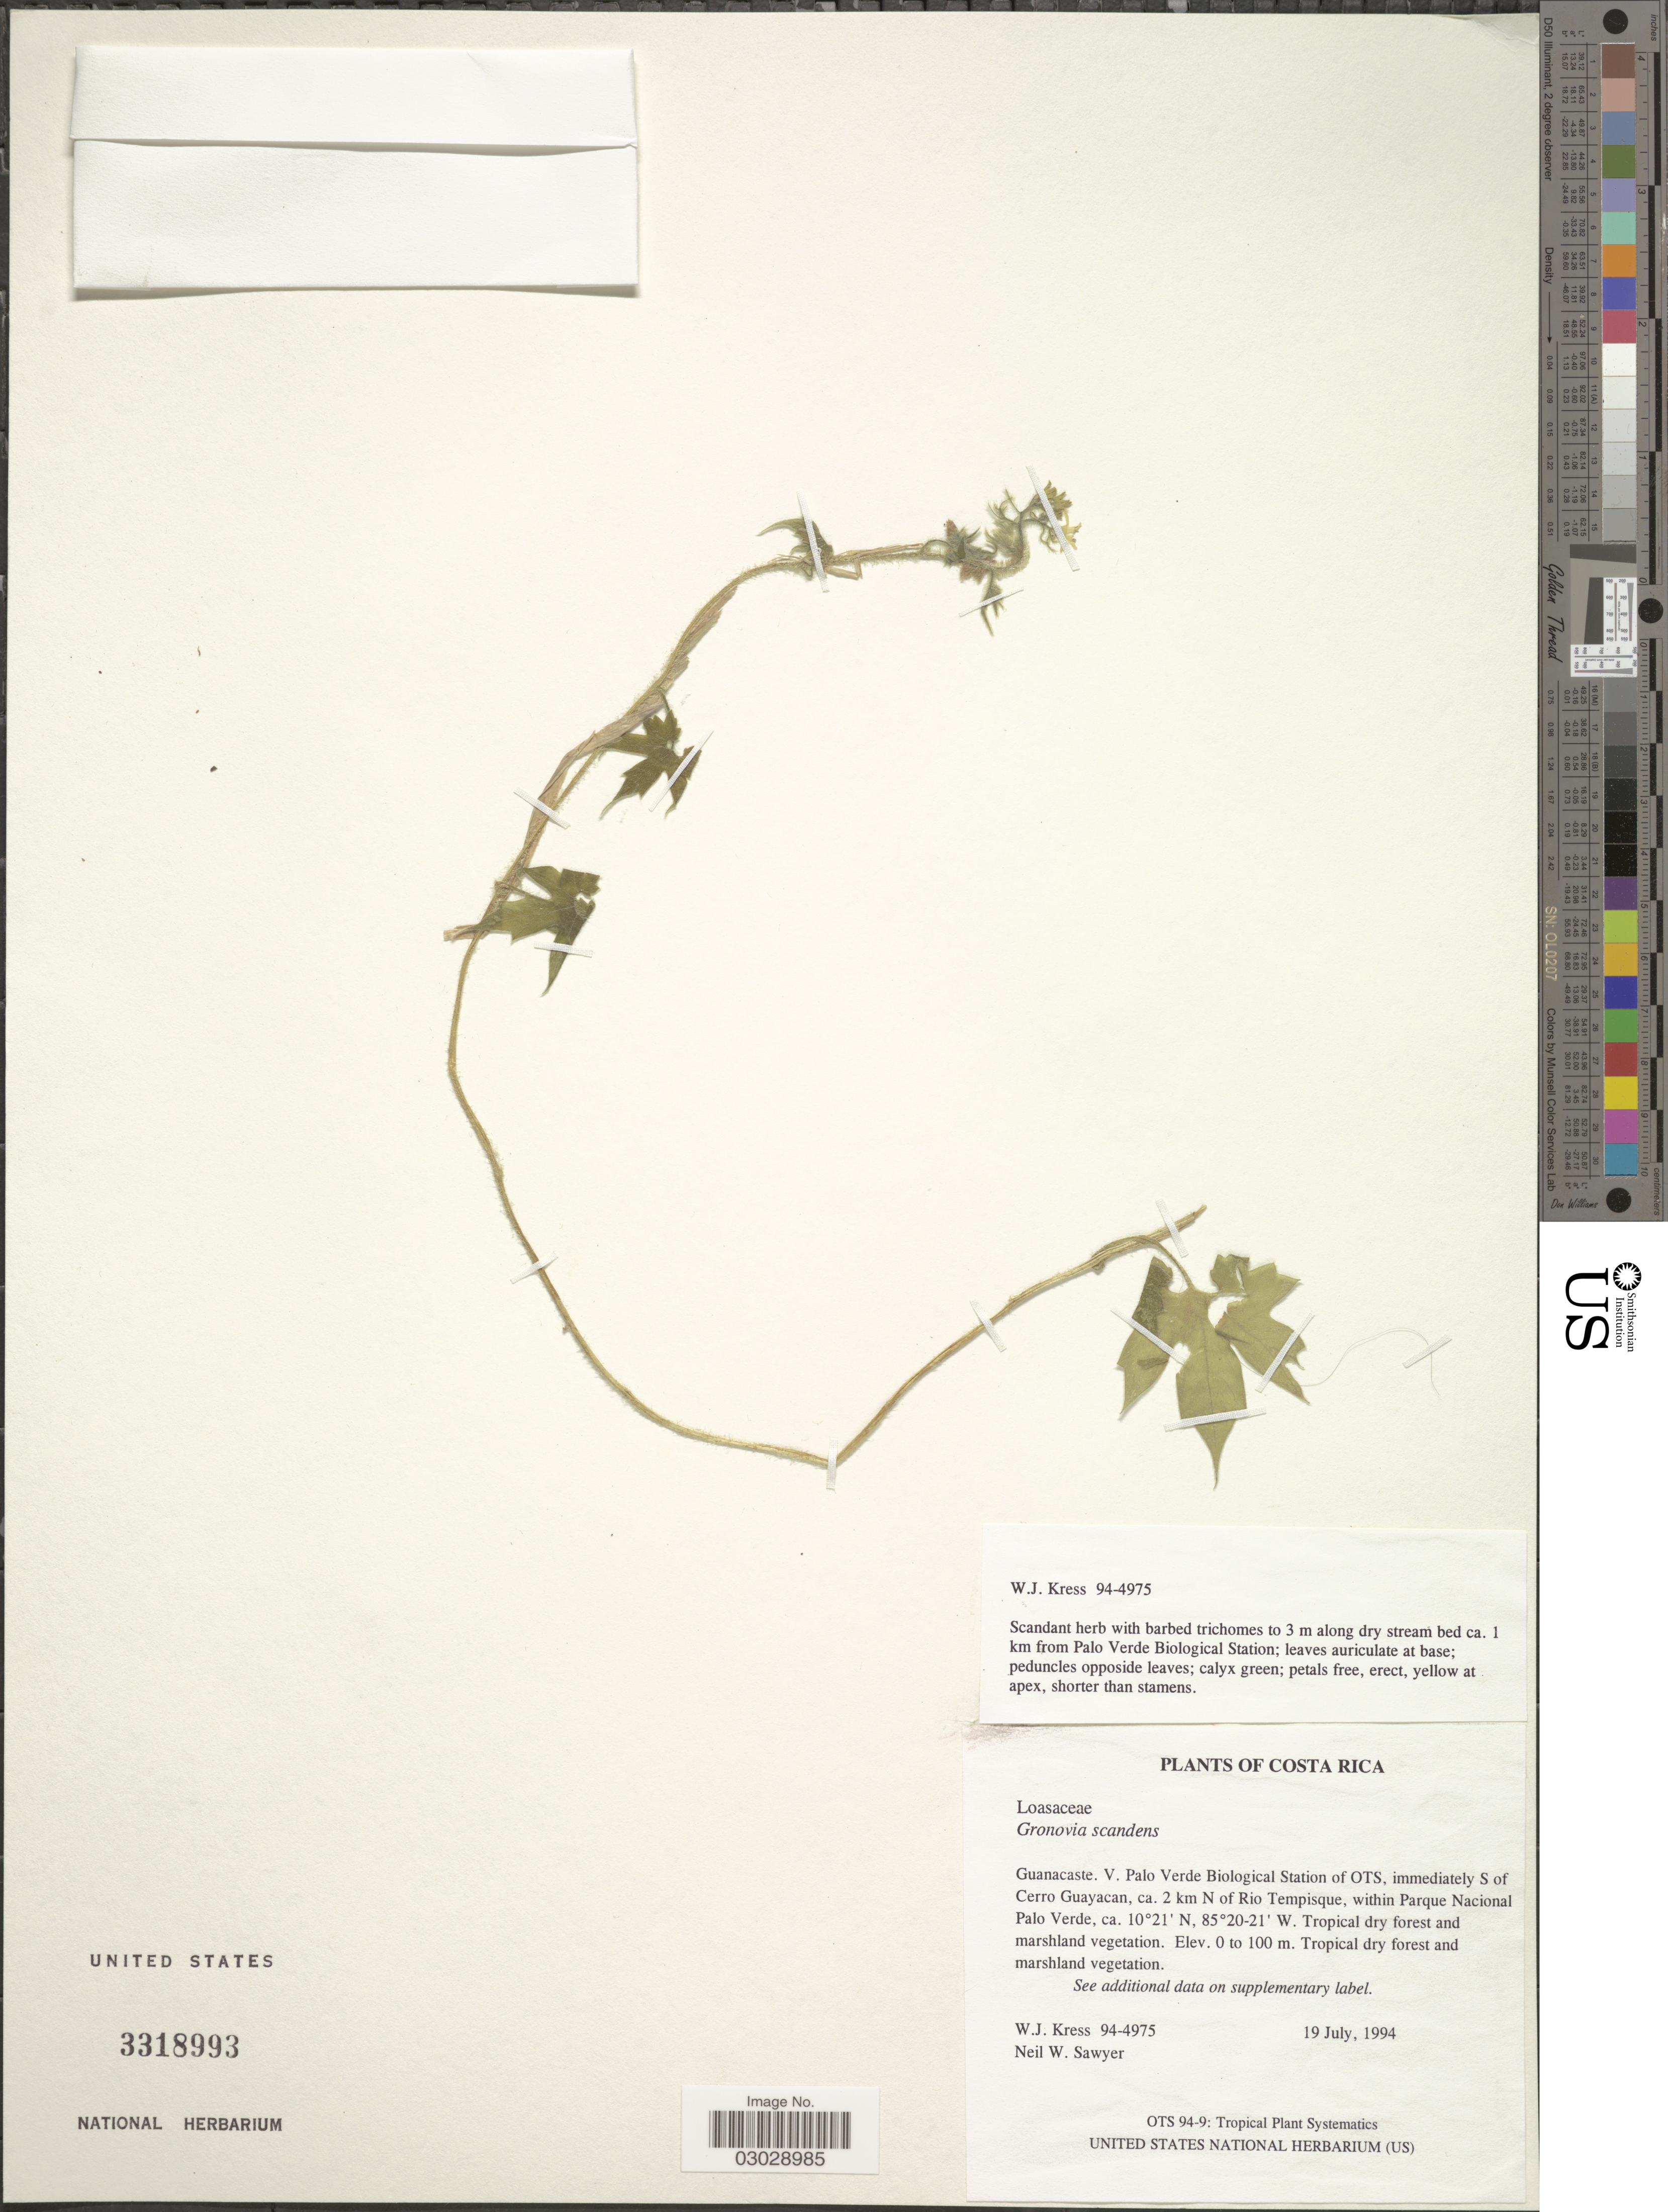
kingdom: Plantae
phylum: Tracheophyta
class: Magnoliopsida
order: Cornales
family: Loasaceae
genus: Gronovia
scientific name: Gronovia scandens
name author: L.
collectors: W. J. Kress & N. W. Sawyer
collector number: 94-4975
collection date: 1994-07-19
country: Costa Rica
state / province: Guanacaste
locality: V. Palo Verde Biological Station of OTS, immediately S of Cerro Guayacan, ca. 2 km N of Rio Tempisque, within Parque Nacional Palo Verde.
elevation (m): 0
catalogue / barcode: US 3318993